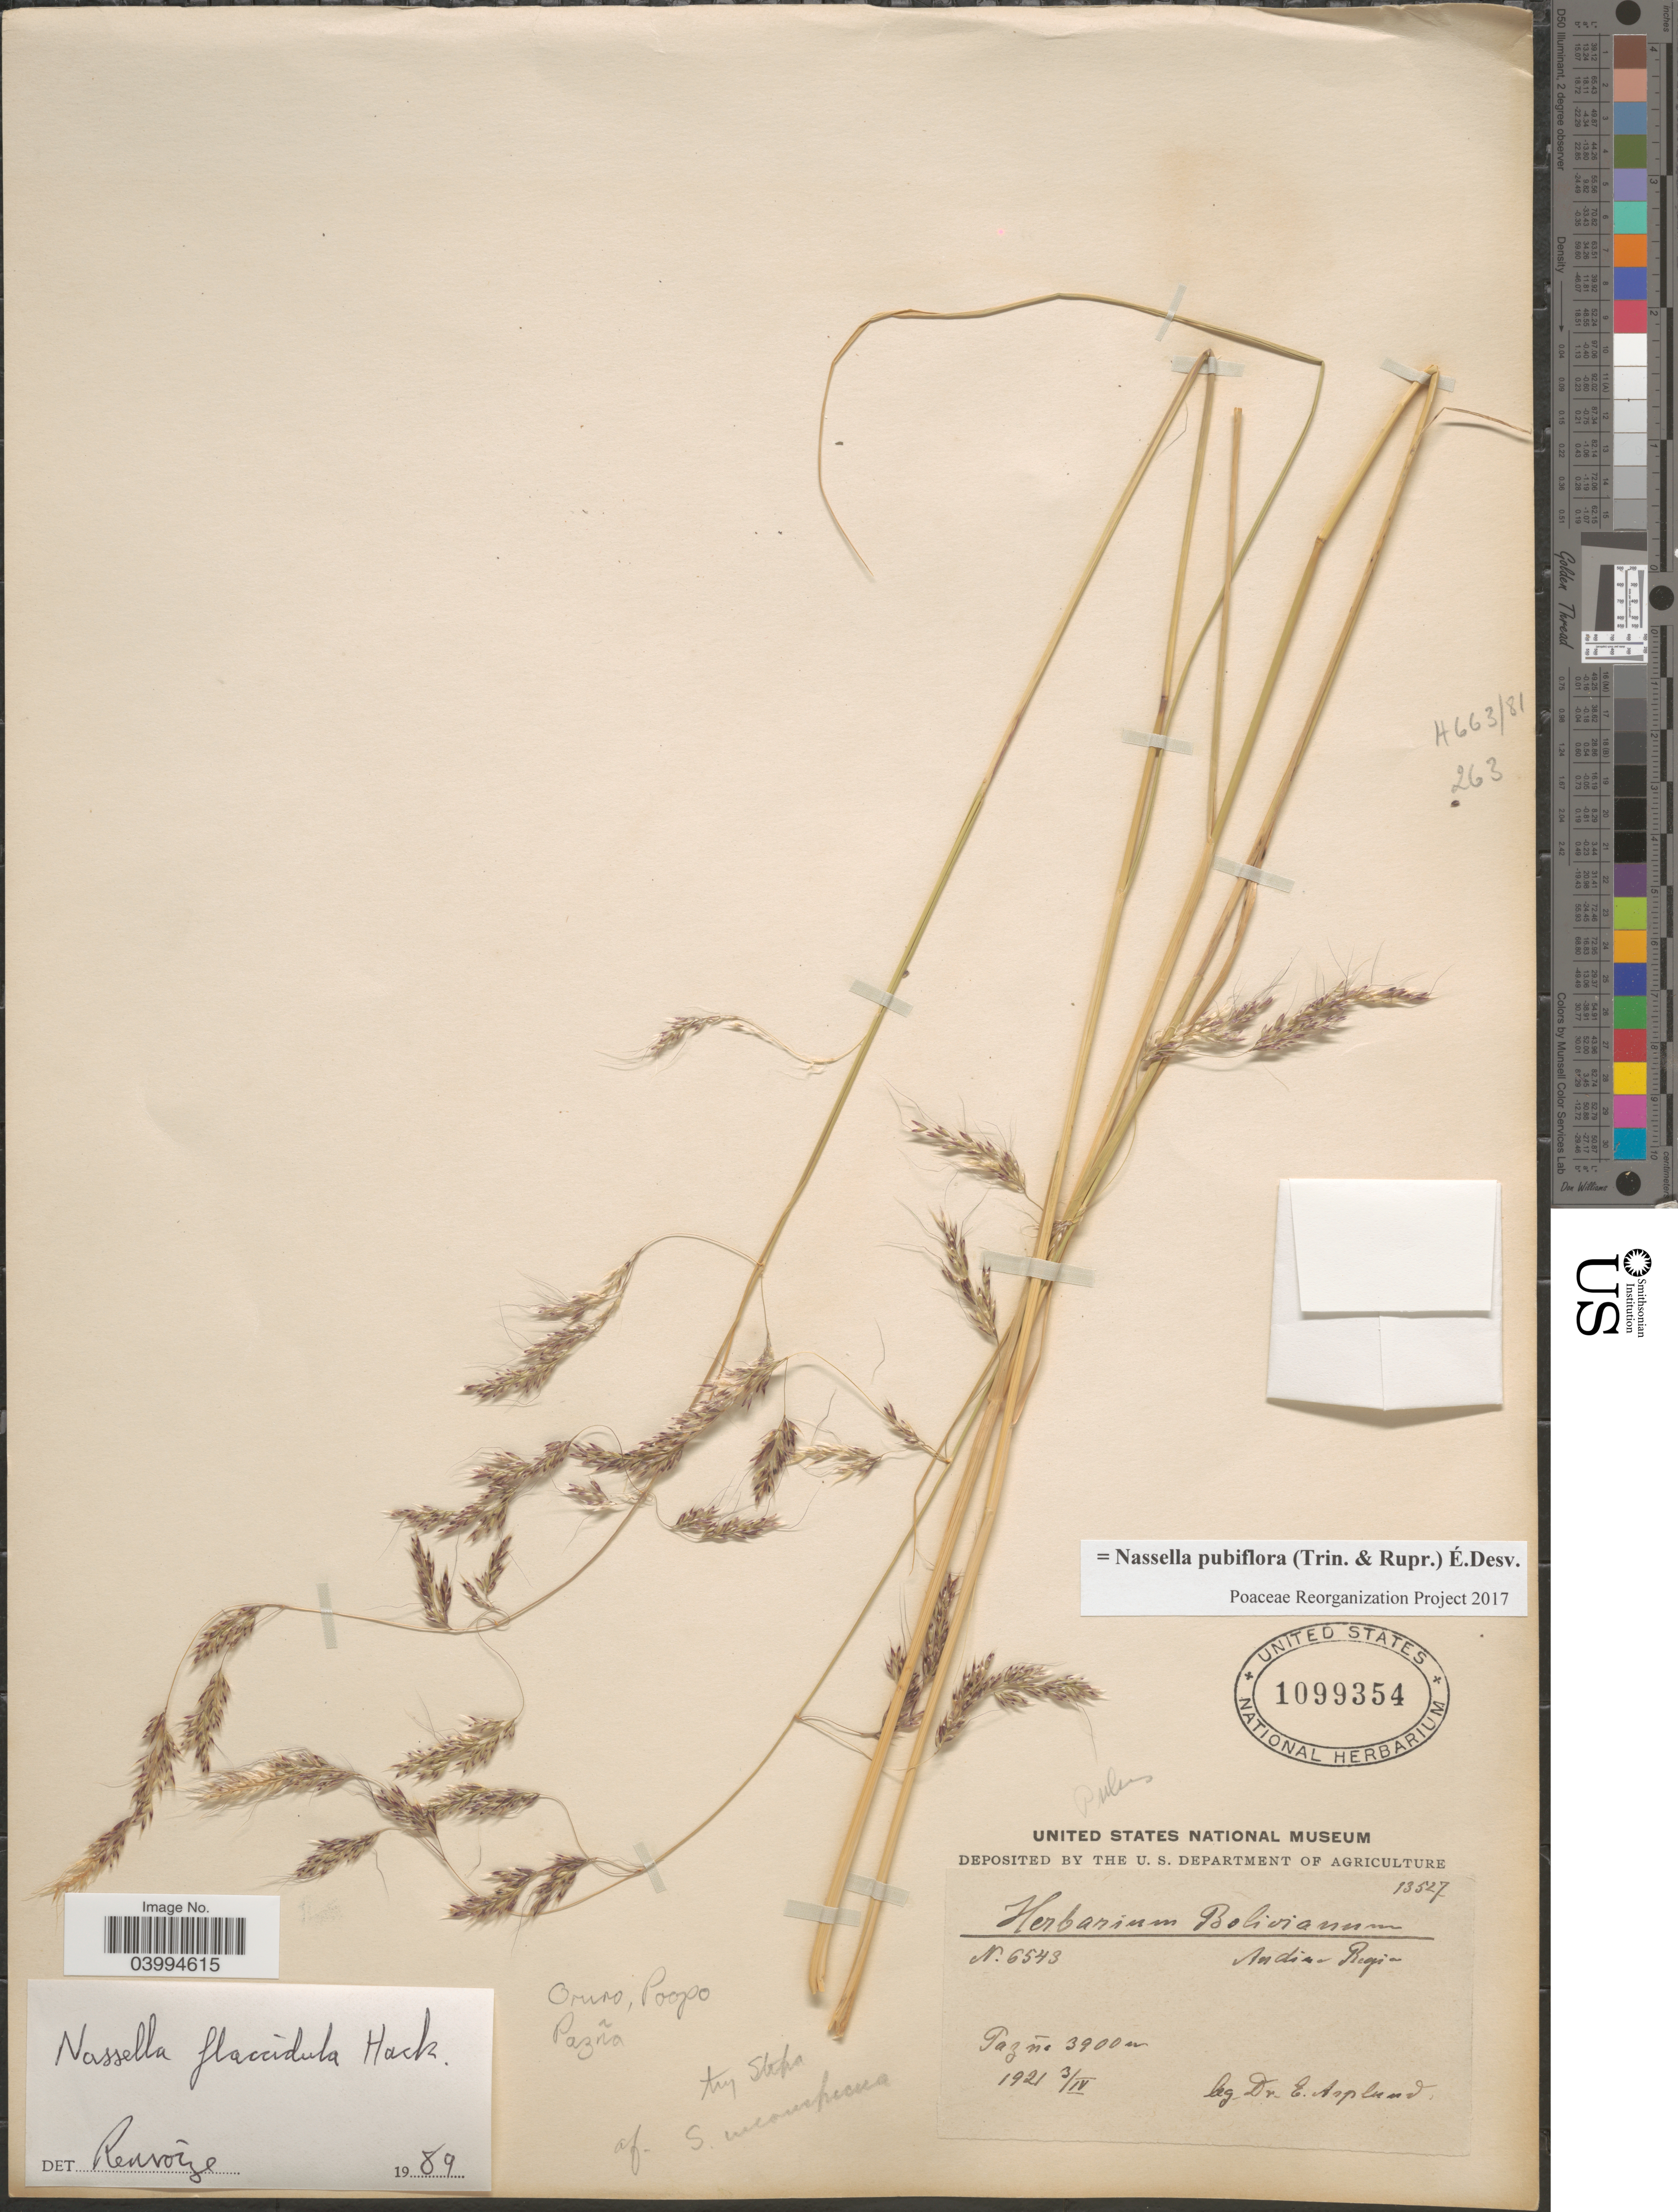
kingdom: Plantae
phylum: Tracheophyta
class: Liliopsida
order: Poales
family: Poaceae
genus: Nassella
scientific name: Nassella pubiflora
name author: (Trin. & Rupr.) É. Desv.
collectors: E. Asplund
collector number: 6543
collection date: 1921-04-03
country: Bolivia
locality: Andina Region. Pazña. Orino, Poopo.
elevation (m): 3900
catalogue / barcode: US 1099354